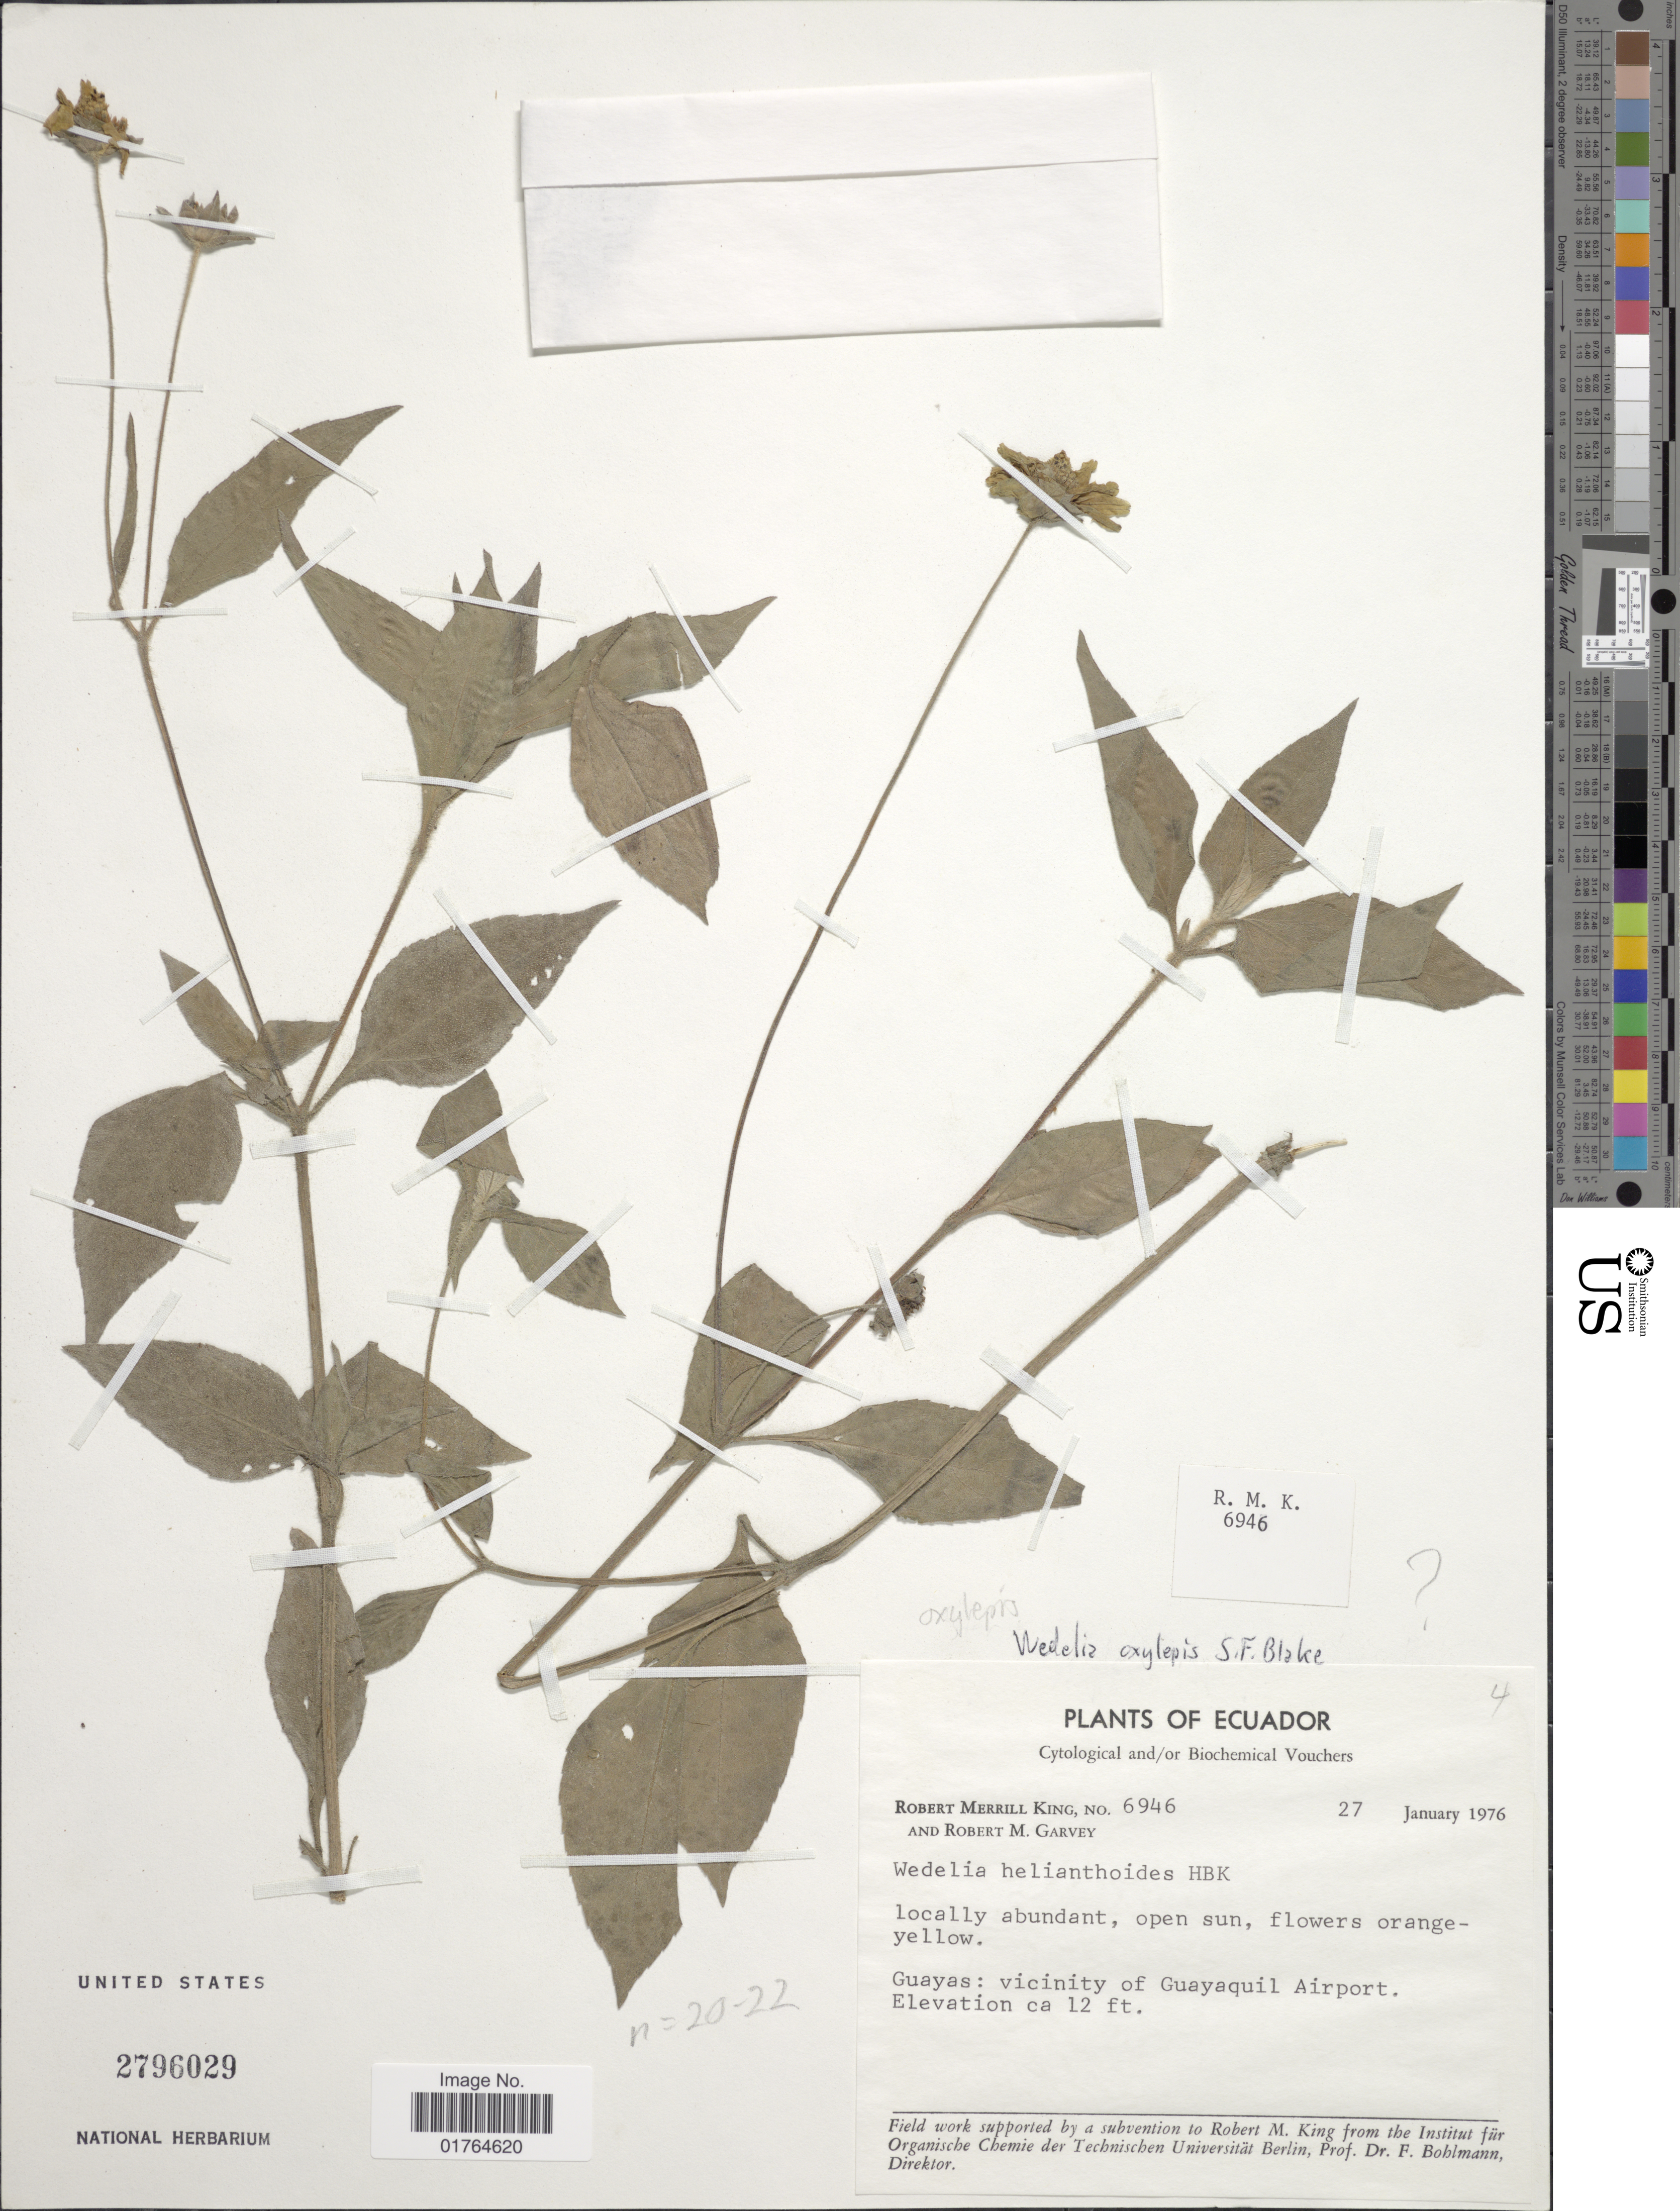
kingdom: Plantae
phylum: Tracheophyta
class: Magnoliopsida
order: Asterales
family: Asteraceae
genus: Wedelia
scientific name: Wedelia oxylepis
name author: S.F. Blake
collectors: R. M. King & R. Garvey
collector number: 6946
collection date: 1976-01-27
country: Ecuador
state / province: Guayas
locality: Vicinity of Guayaquil Airport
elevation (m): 4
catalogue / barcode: US 2796029